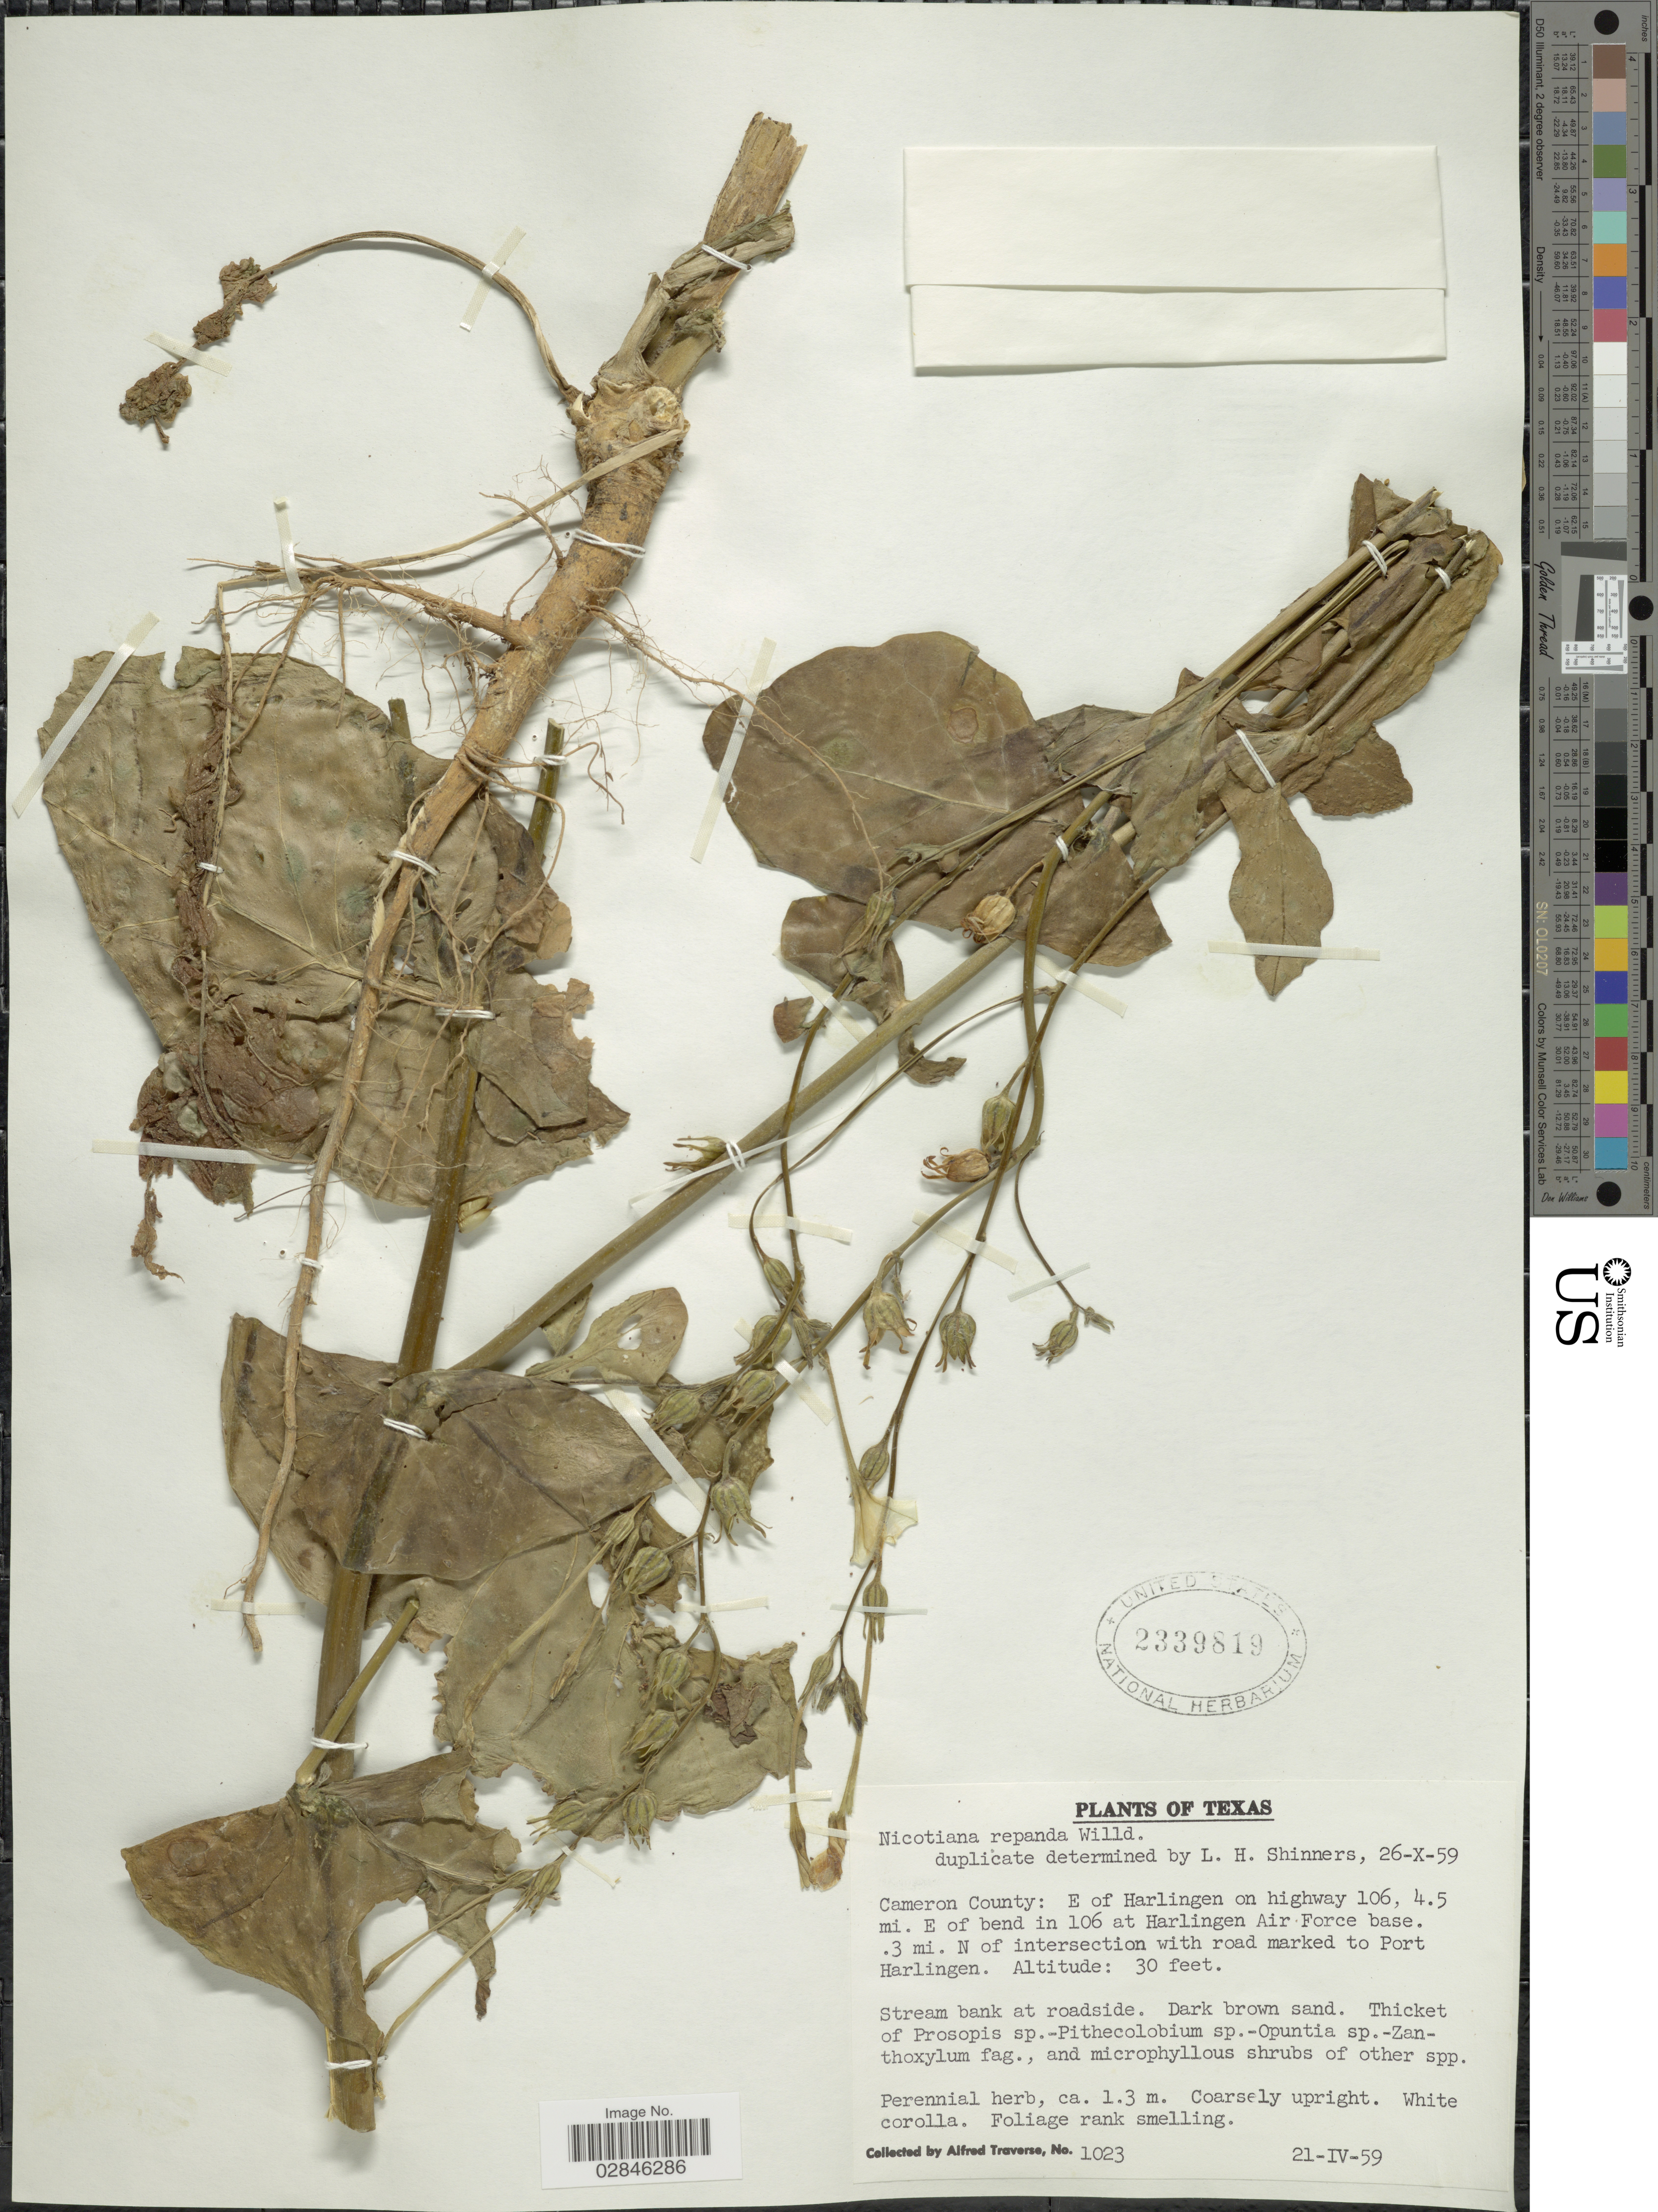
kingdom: Plantae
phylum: Tracheophyta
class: Magnoliopsida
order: Solanales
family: Solanaceae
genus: Nicotiana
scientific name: Nicotiana repanda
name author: Willd. ex Lehm.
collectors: A. Traverse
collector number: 1023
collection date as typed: Transcribed d/m/y: 21/4/59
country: United States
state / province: Texas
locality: Cameron County: E of Harlingen on highway 106, 4.5 mi. E. of bend in 106 at Harlingen Air Force base. 3 mi. N of intersection with road marked to Port Harlingen.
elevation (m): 9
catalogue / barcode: US 2339819